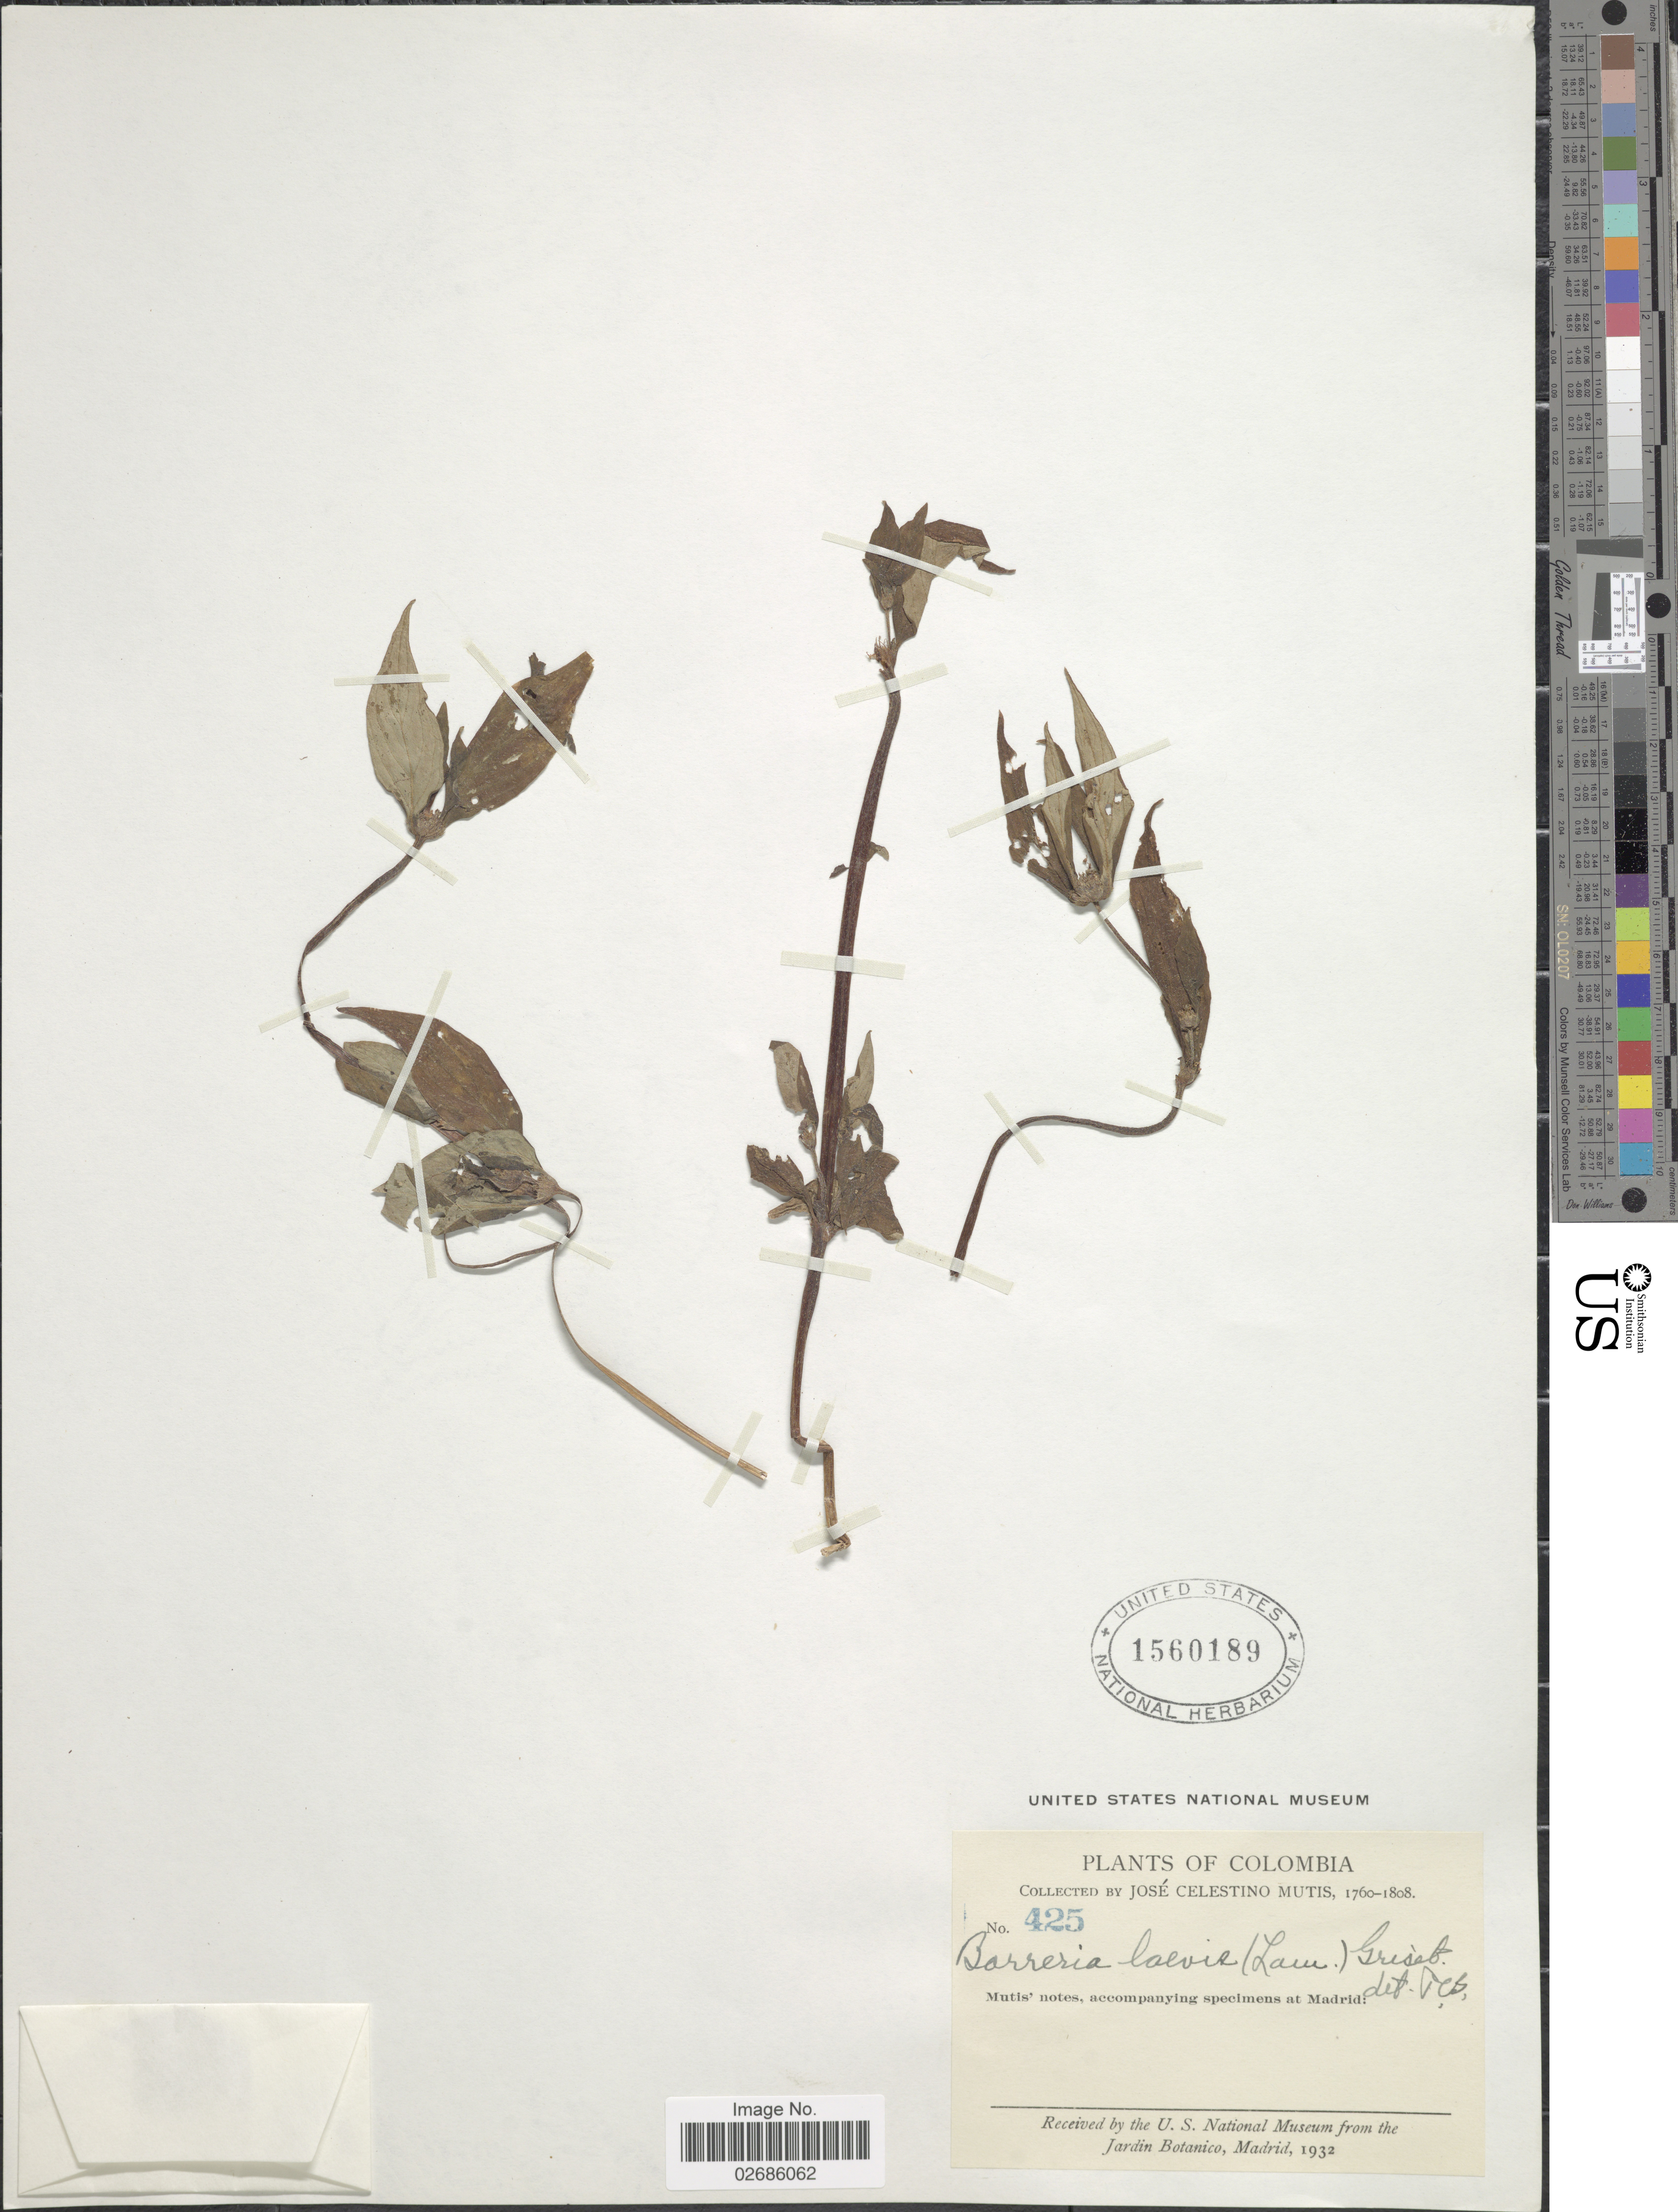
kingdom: Plantae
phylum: Tracheophyta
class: Magnoliopsida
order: Gentianales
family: Rubiaceae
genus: Borreria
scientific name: Borreria assurgens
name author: (Ruiz & Pav.) Griseb.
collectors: J. C. B. Mutis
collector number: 425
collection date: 1760/1808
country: Colombia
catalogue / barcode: US 1560189